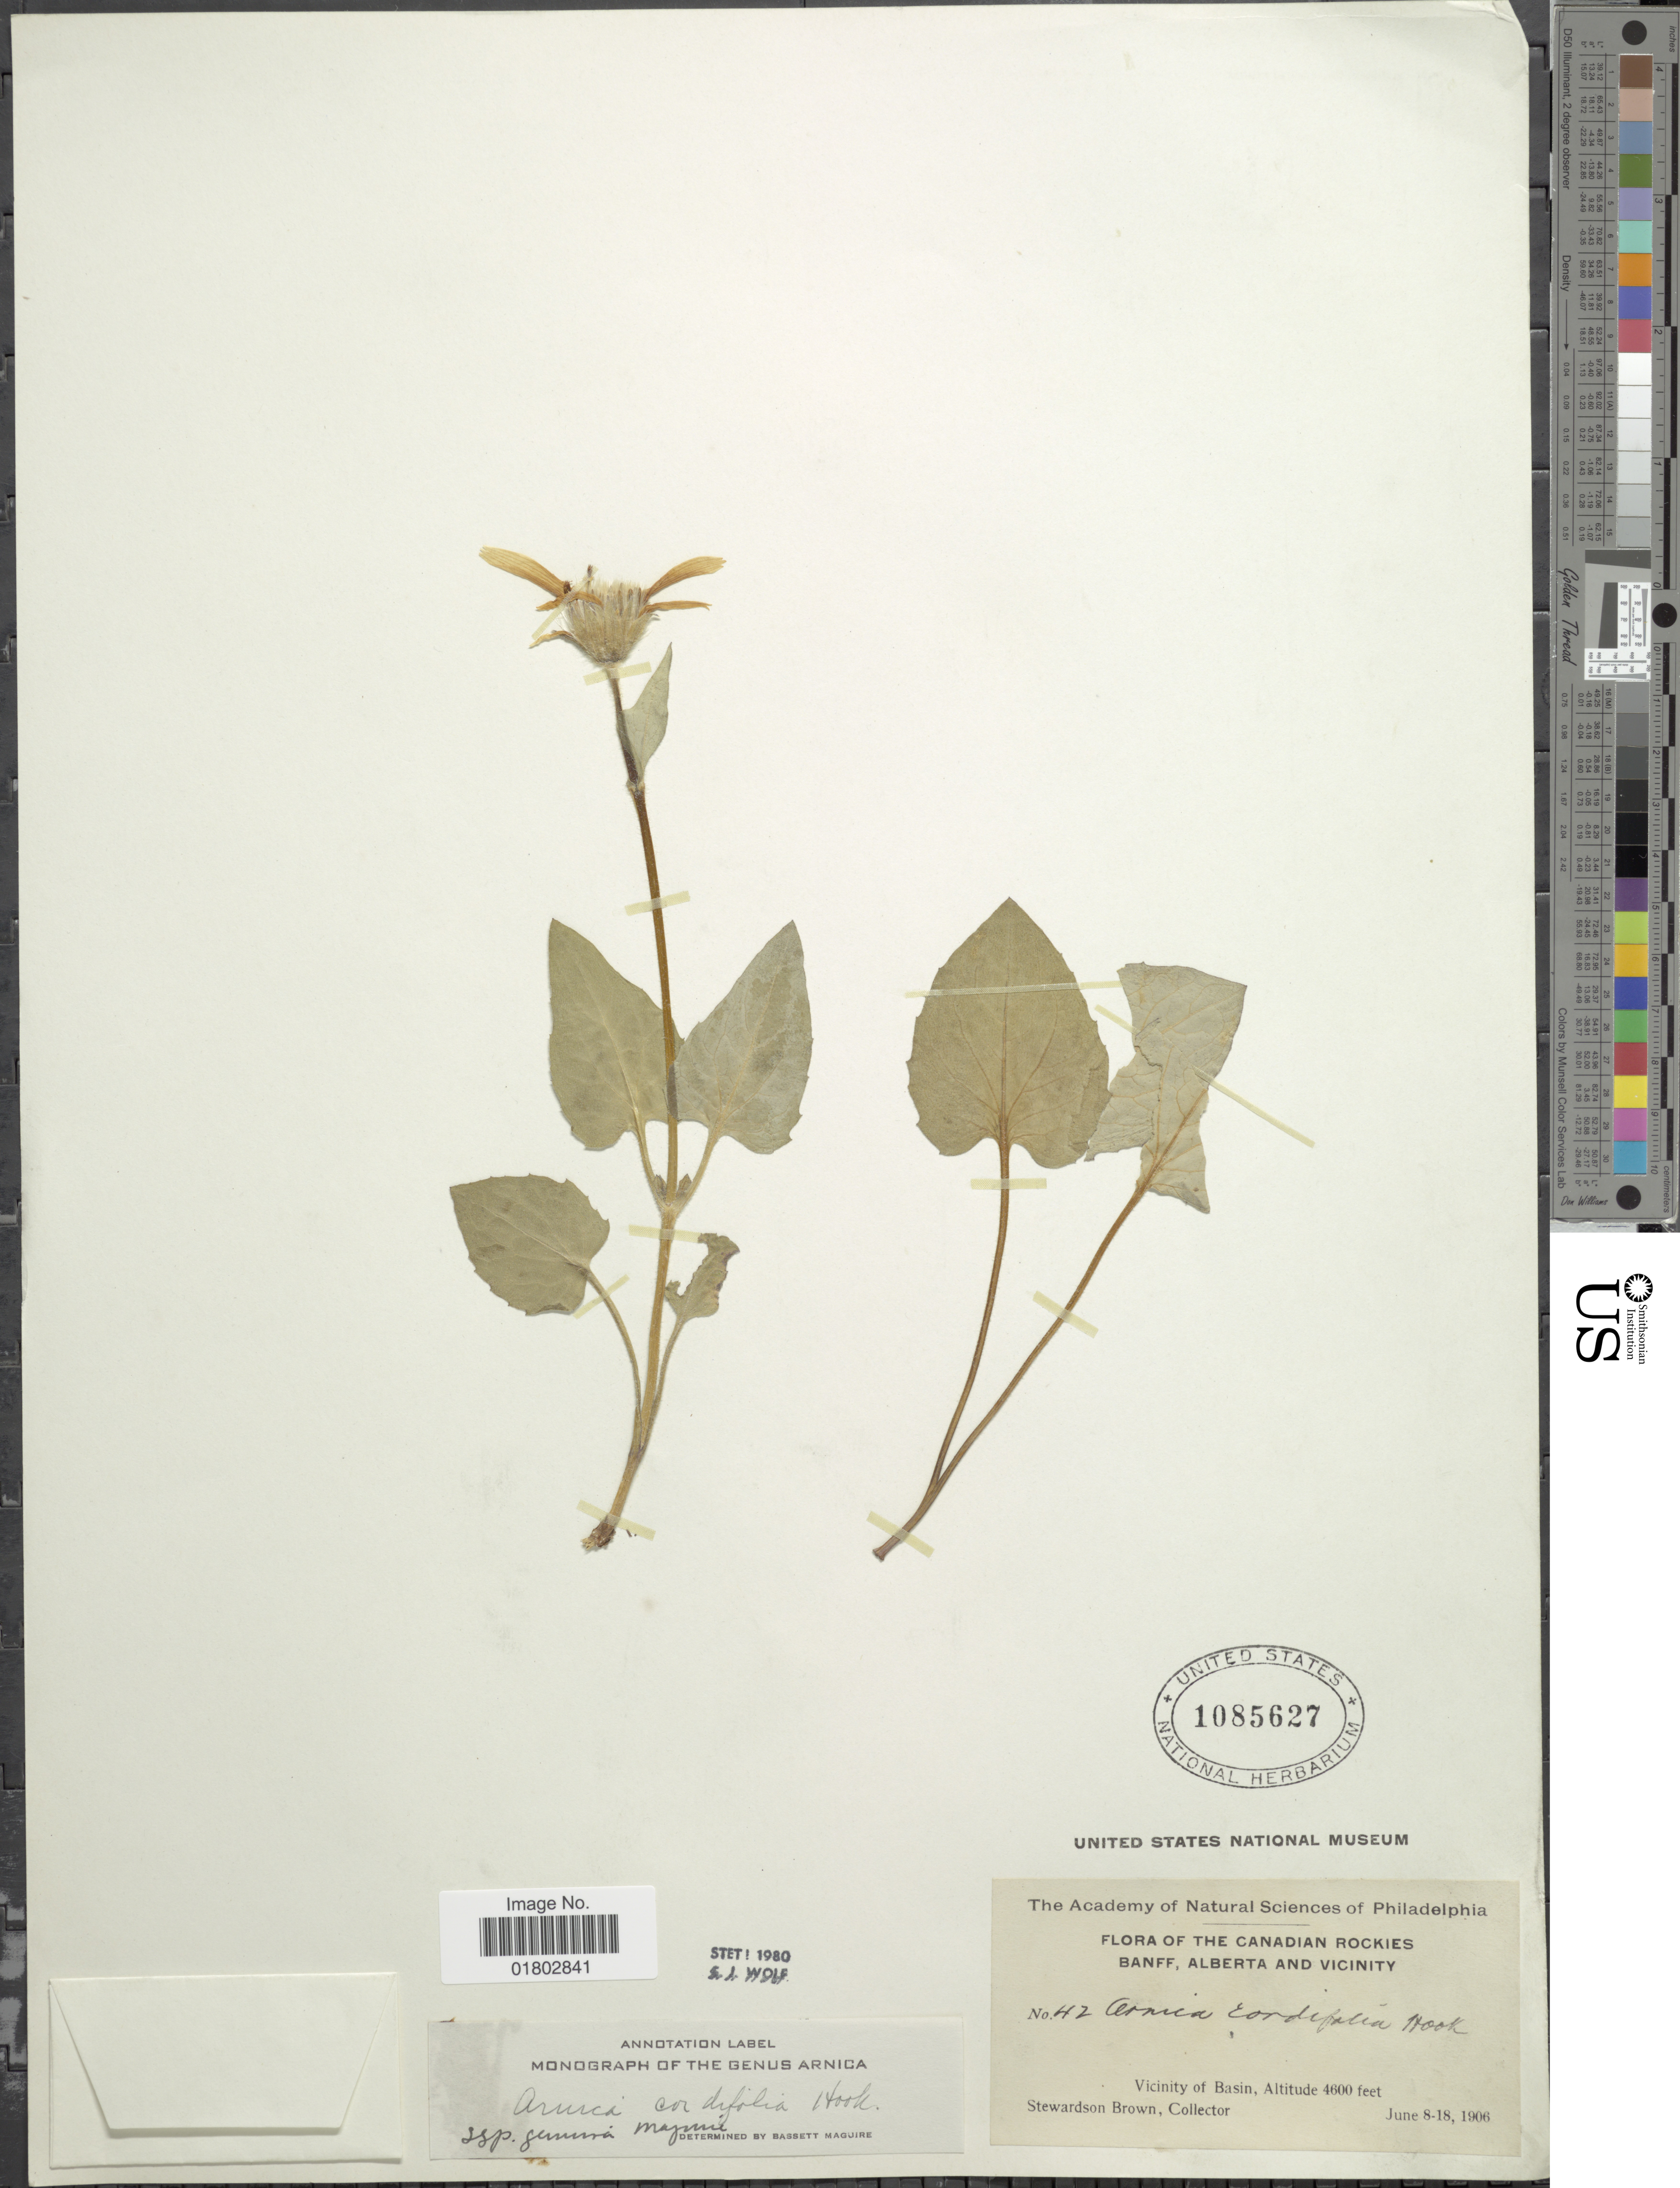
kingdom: Plantae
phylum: Tracheophyta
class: Magnoliopsida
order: Asterales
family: Asteraceae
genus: Arnica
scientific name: Arnica cordifolia subsp. genuina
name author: Maguire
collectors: S. Brown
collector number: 42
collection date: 1906-06-08/1906-06-18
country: Canada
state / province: Alberta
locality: The Canadian Rockies Banff, Alberta and vicinity, Vicinity of Basin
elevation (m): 1402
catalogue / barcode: US 1085627